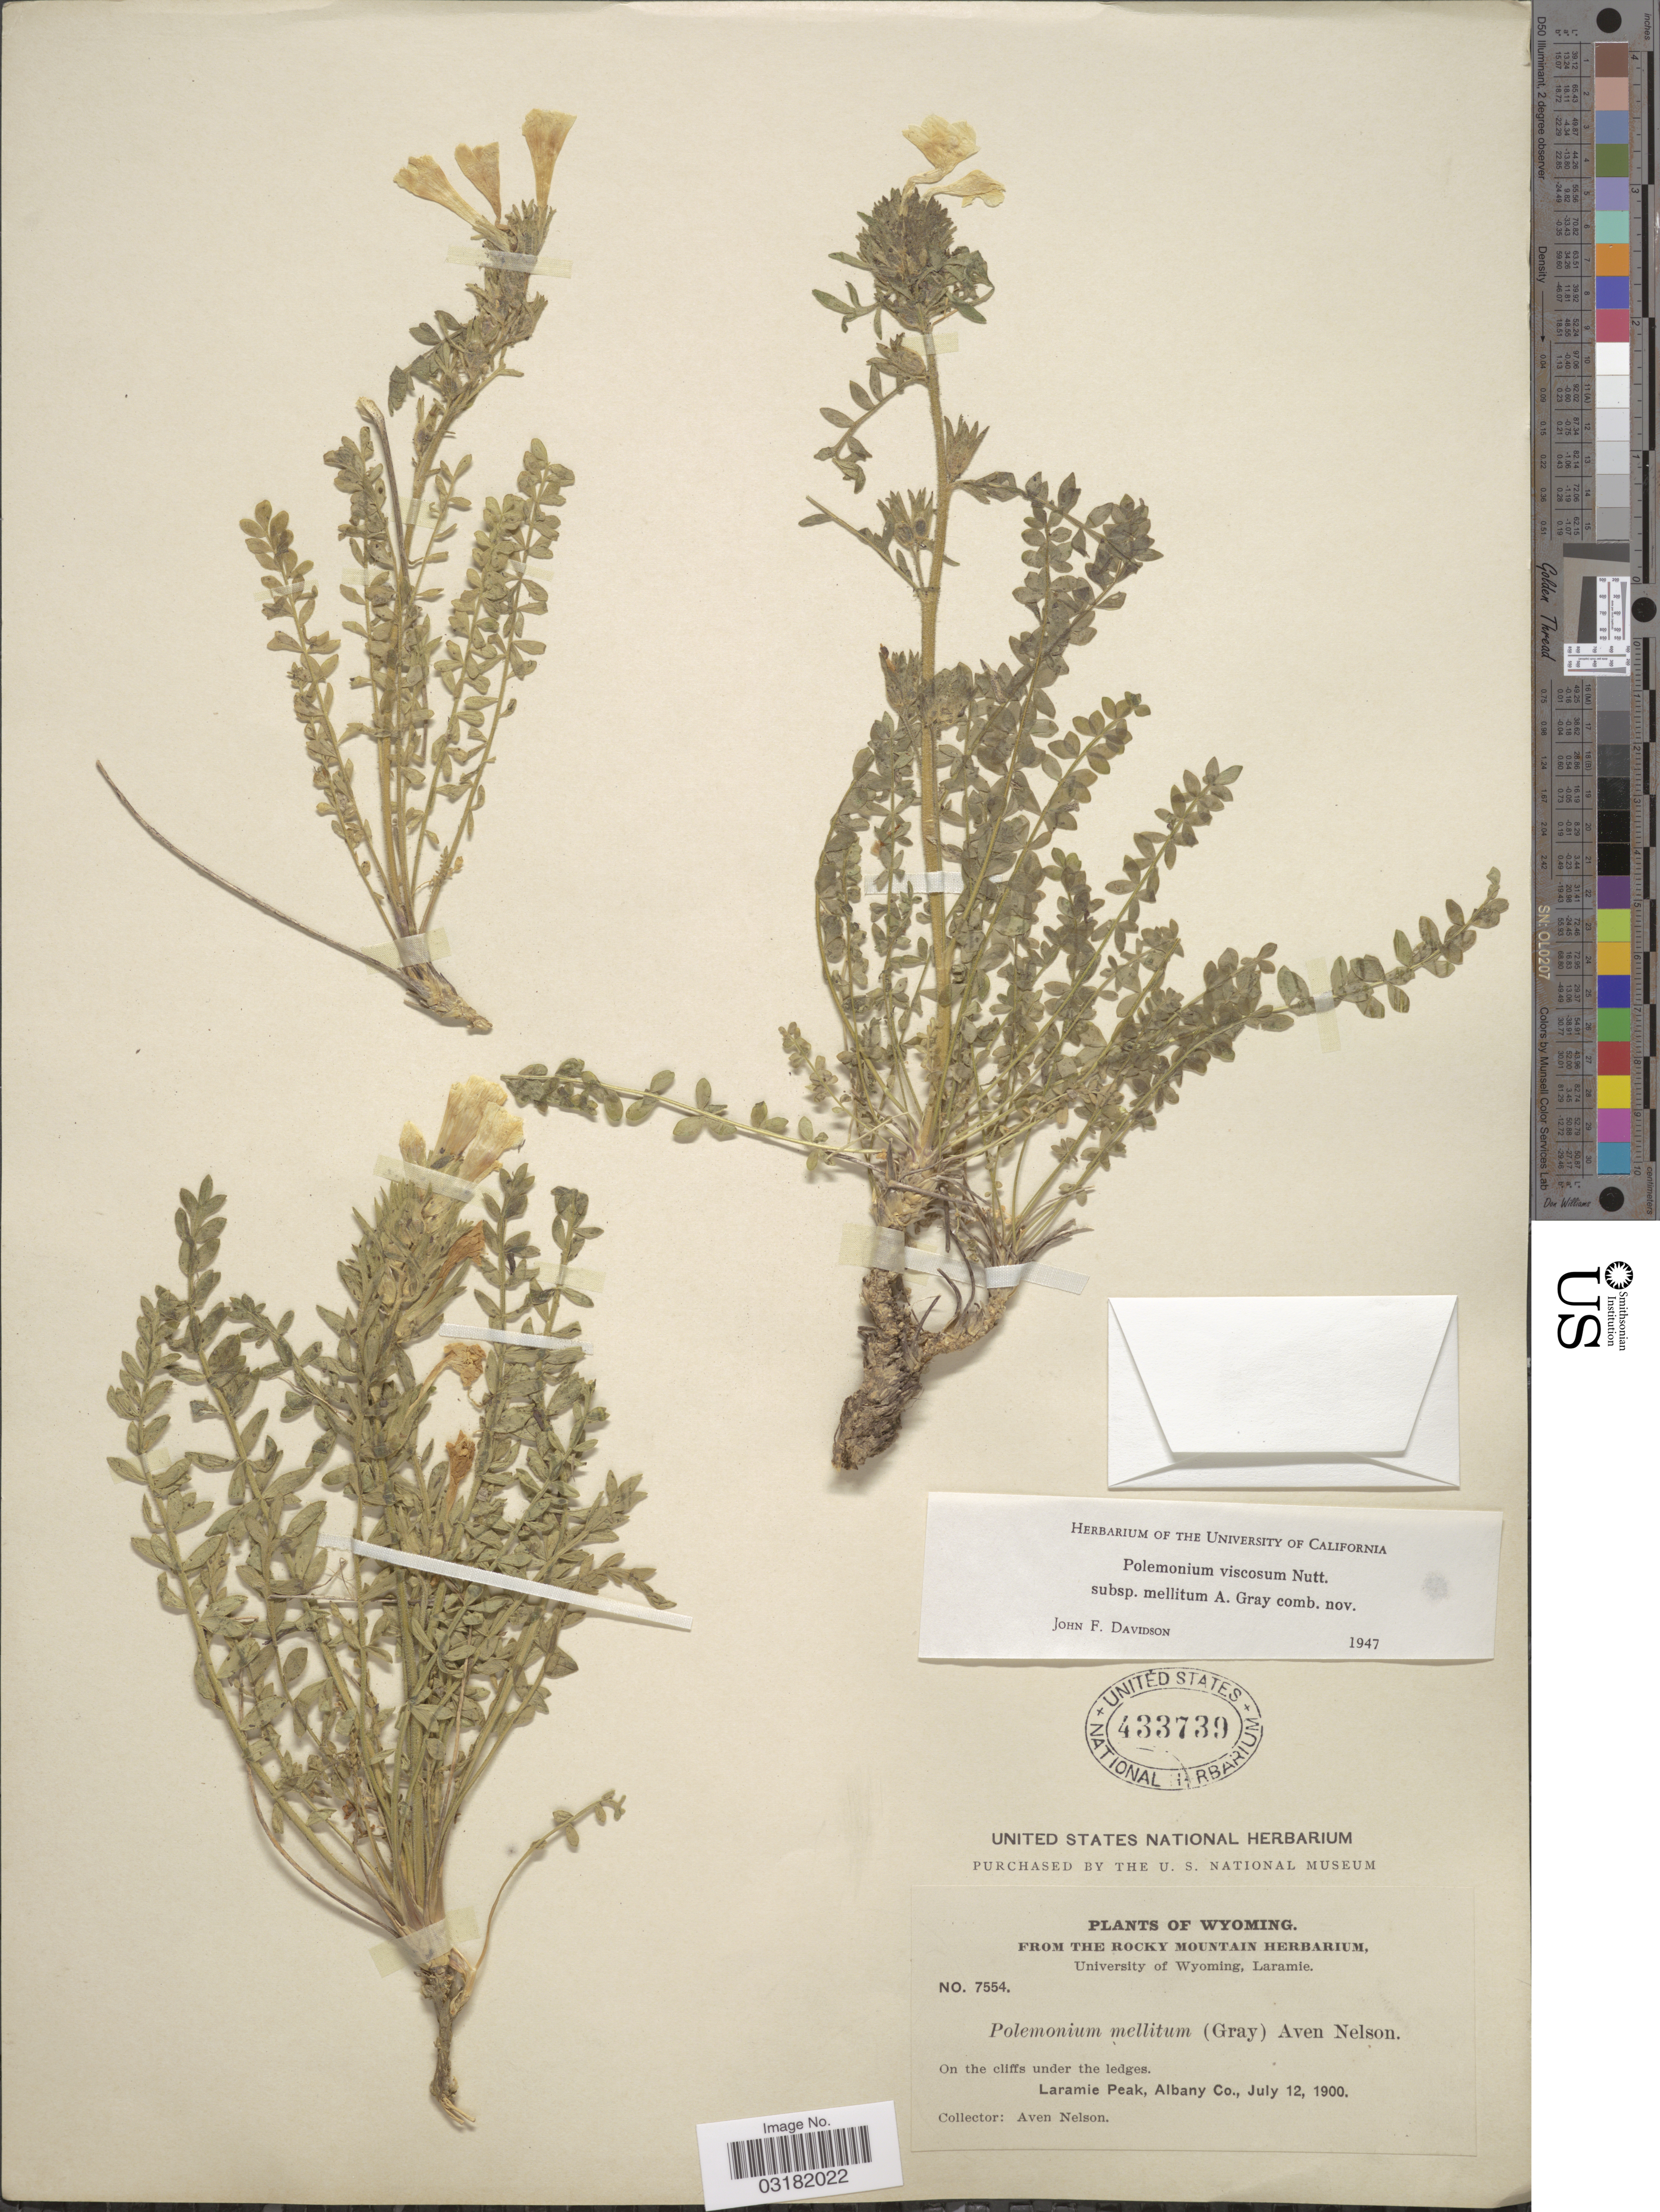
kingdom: Plantae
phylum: Tracheophyta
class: Magnoliopsida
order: Ericales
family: Polemoniaceae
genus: Polemonium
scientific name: Polemonium viscosum subsp. mellitum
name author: (A. Gray) J.F. Davidson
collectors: A. Nelson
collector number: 7554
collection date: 1900-07-12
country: United States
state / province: Wyoming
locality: Laramie Peak, Albany Co.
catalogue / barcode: US 433739